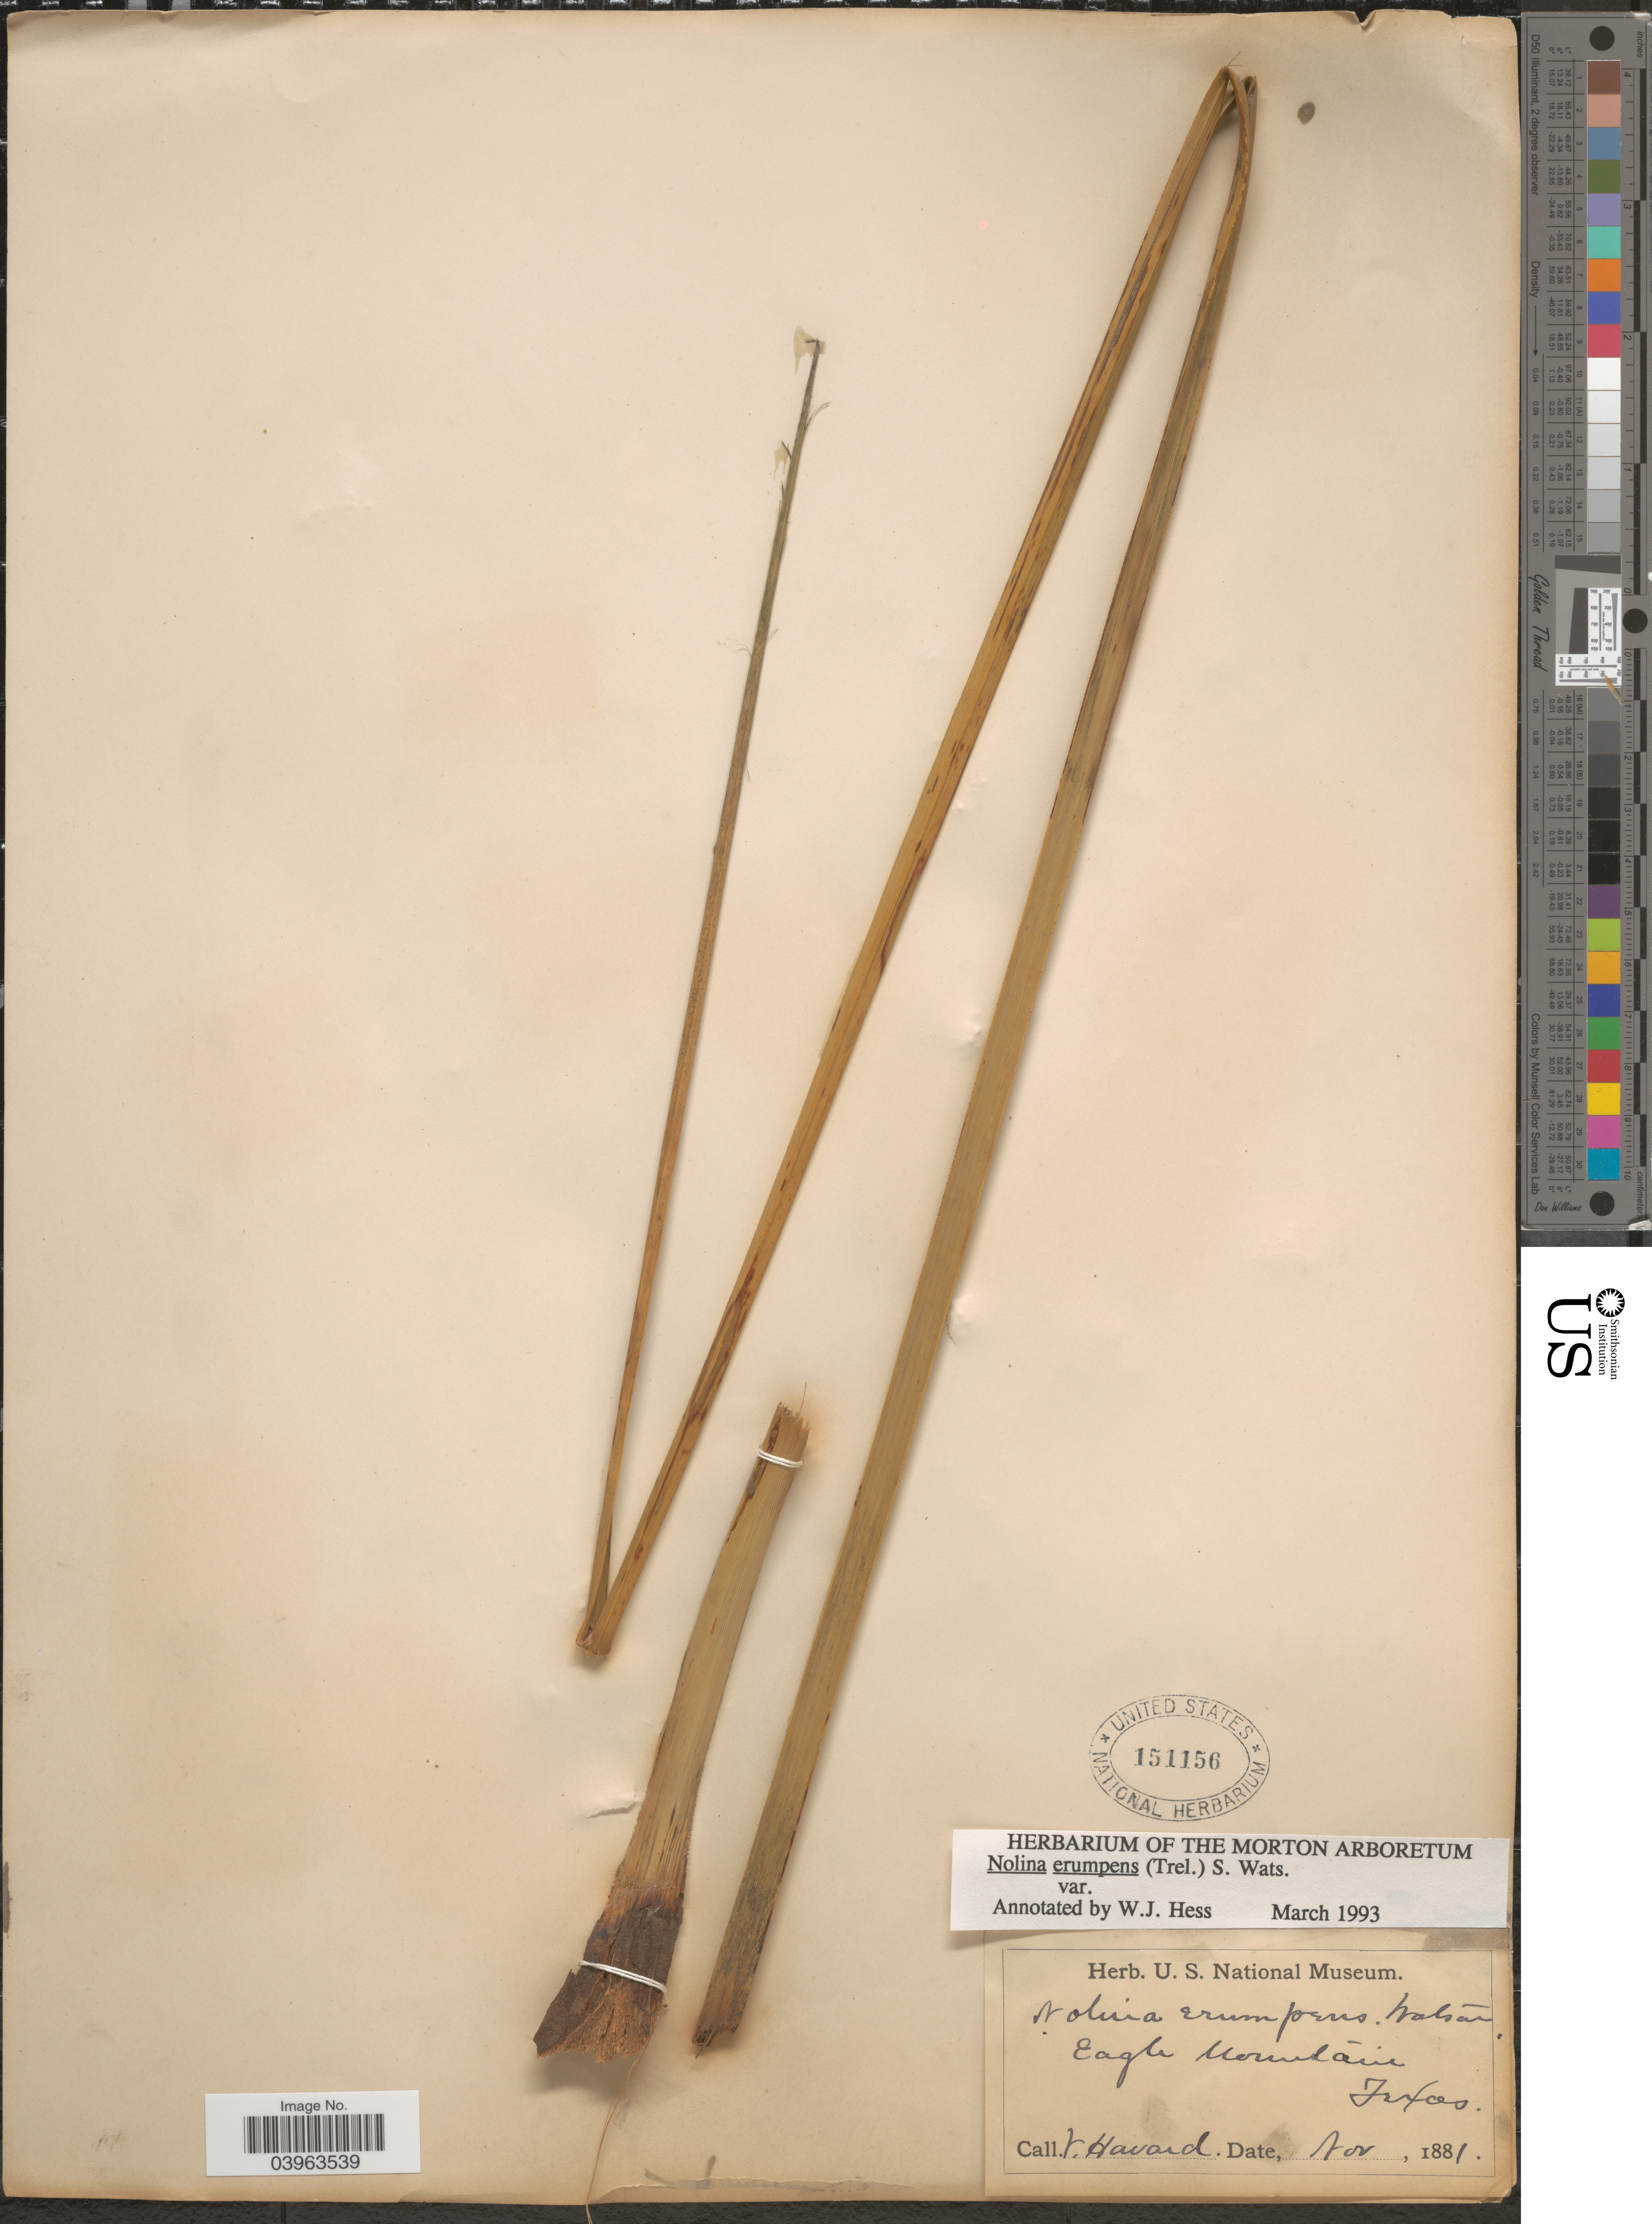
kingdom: Plantae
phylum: Tracheophyta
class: Liliopsida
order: Asparagales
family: Asparagaceae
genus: Nolina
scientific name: Nolina erumpens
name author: (Torr.) S. Watson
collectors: V. Havard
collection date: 1881-11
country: United States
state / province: Texas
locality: Eagle Mountain.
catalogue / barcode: US 151156